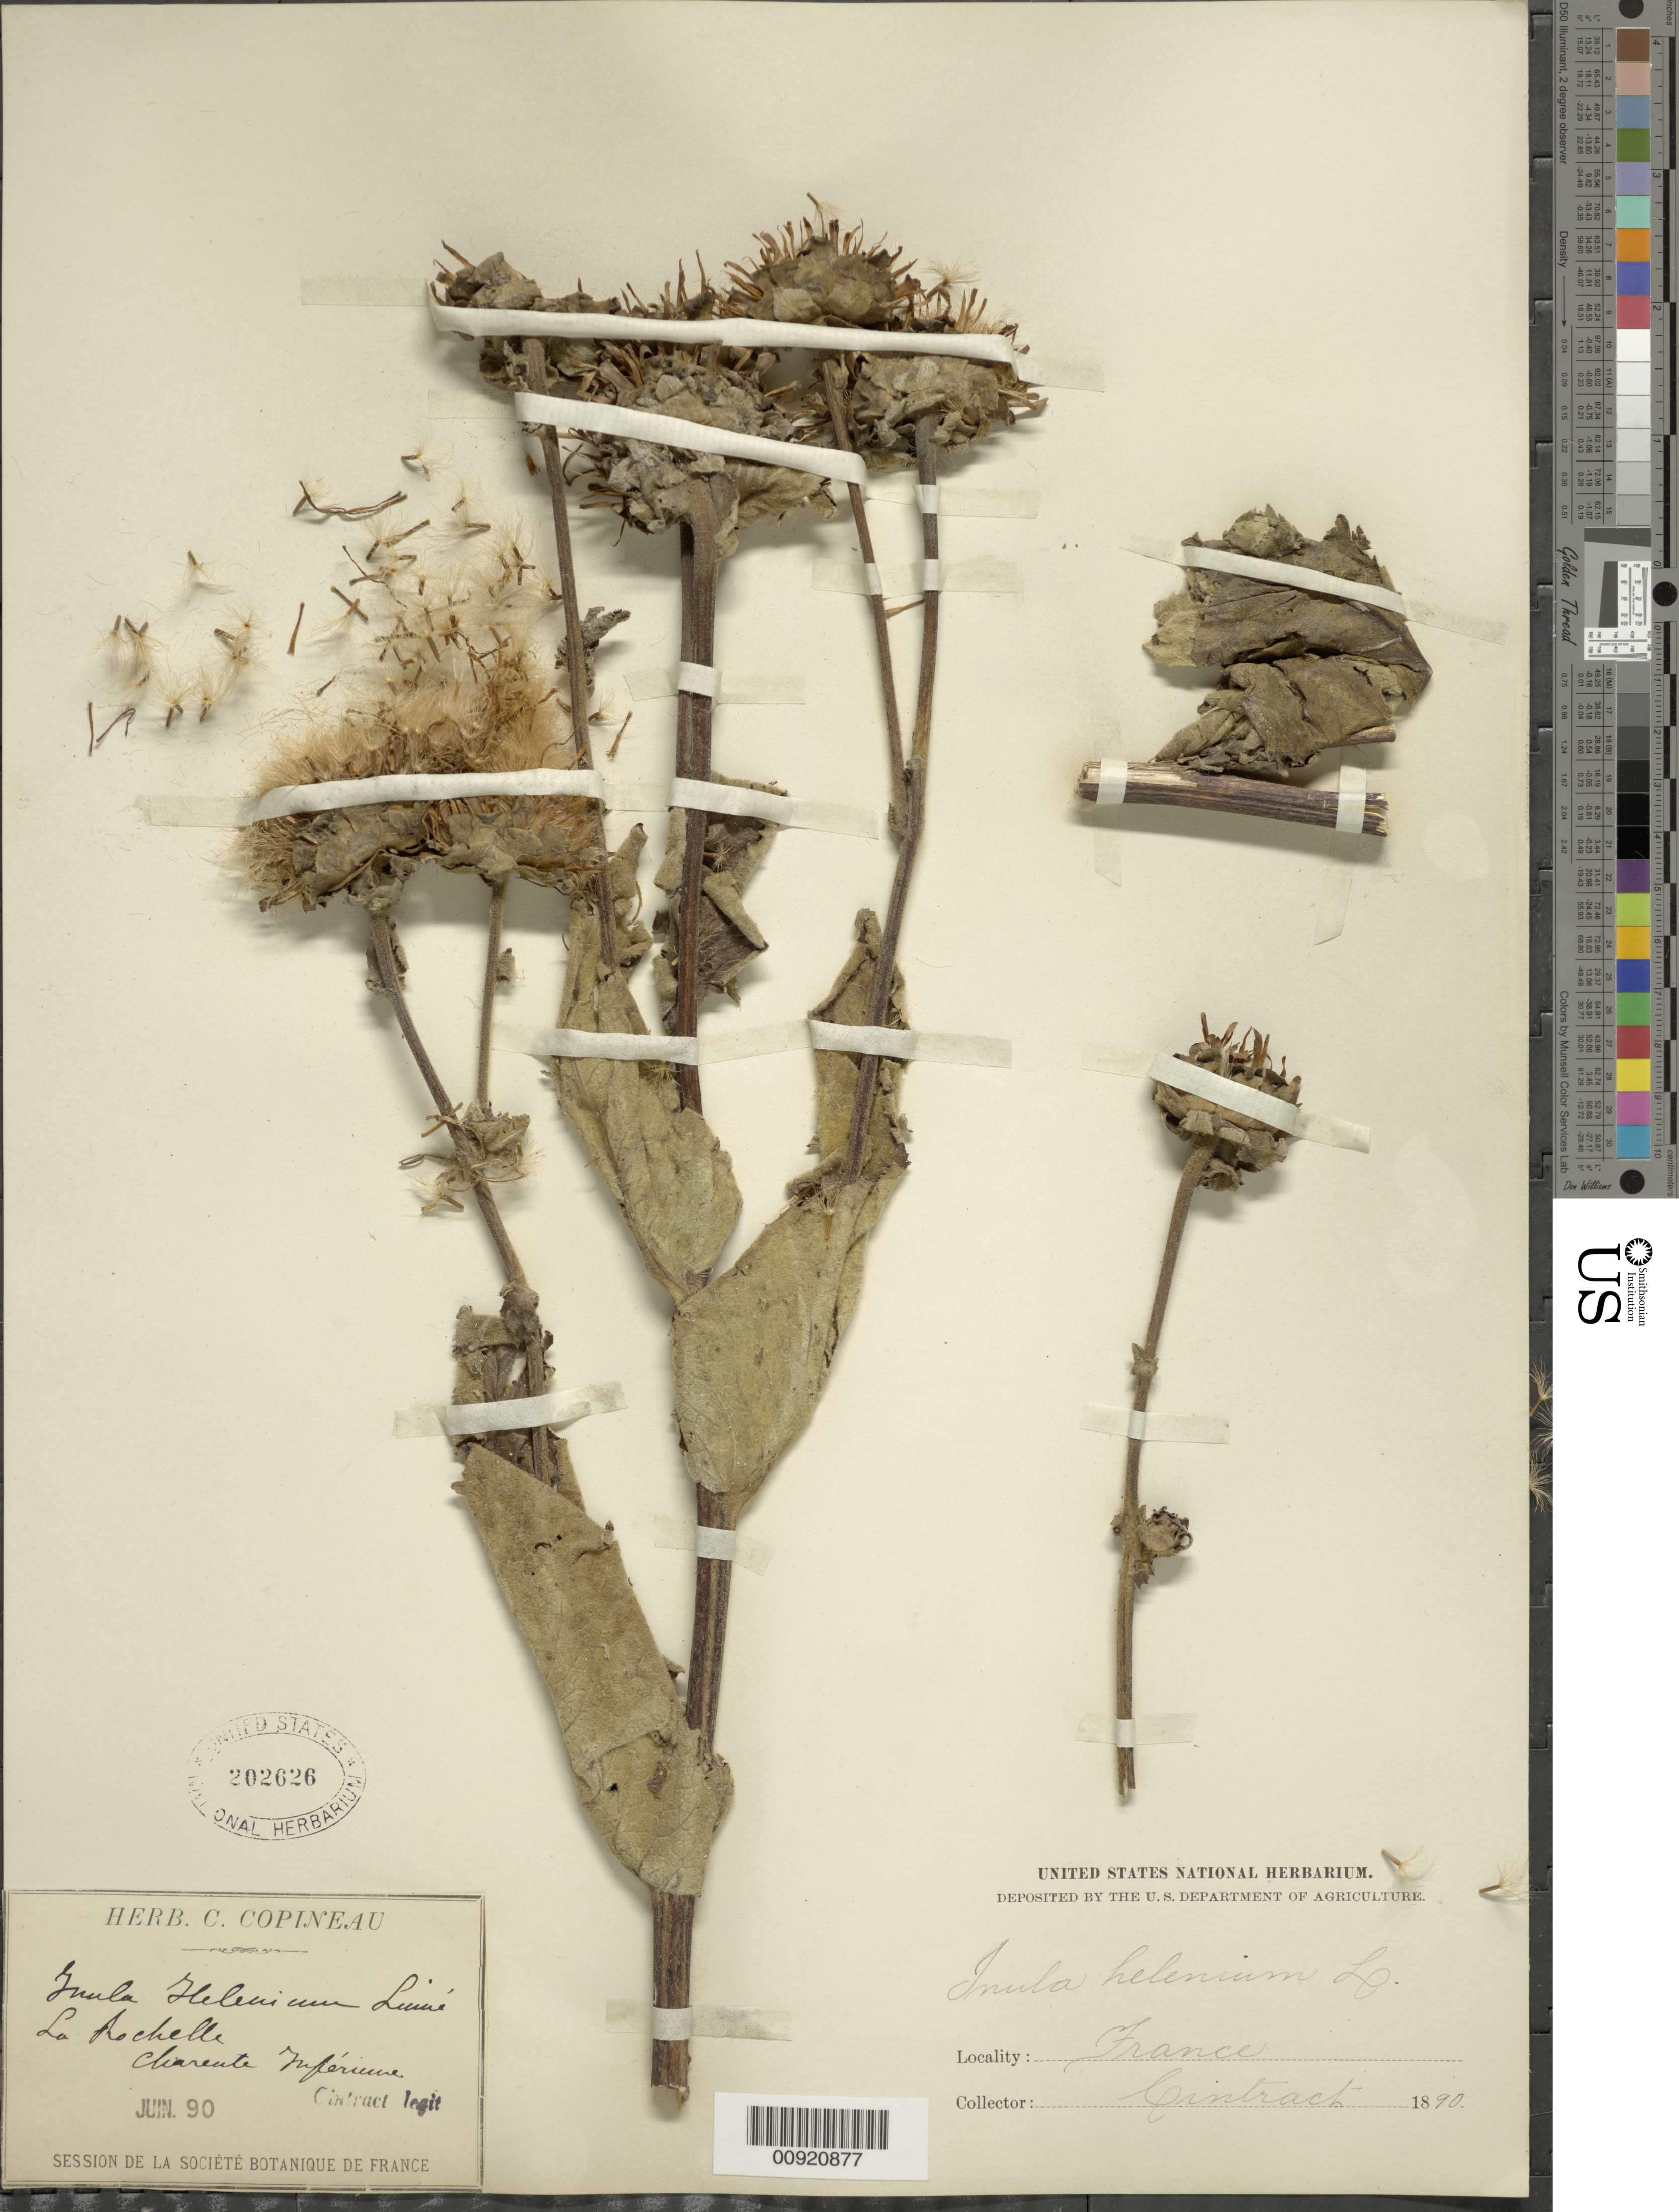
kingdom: Plantae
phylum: Tracheophyta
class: Magnoliopsida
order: Asterales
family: Asteraceae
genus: Inula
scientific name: Inula helenium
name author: L.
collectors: Cintract, --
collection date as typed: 1890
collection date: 1890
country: France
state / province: Nouvelle-Aquitaine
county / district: Charente-Maritime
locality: La Rochelle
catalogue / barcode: US 202626